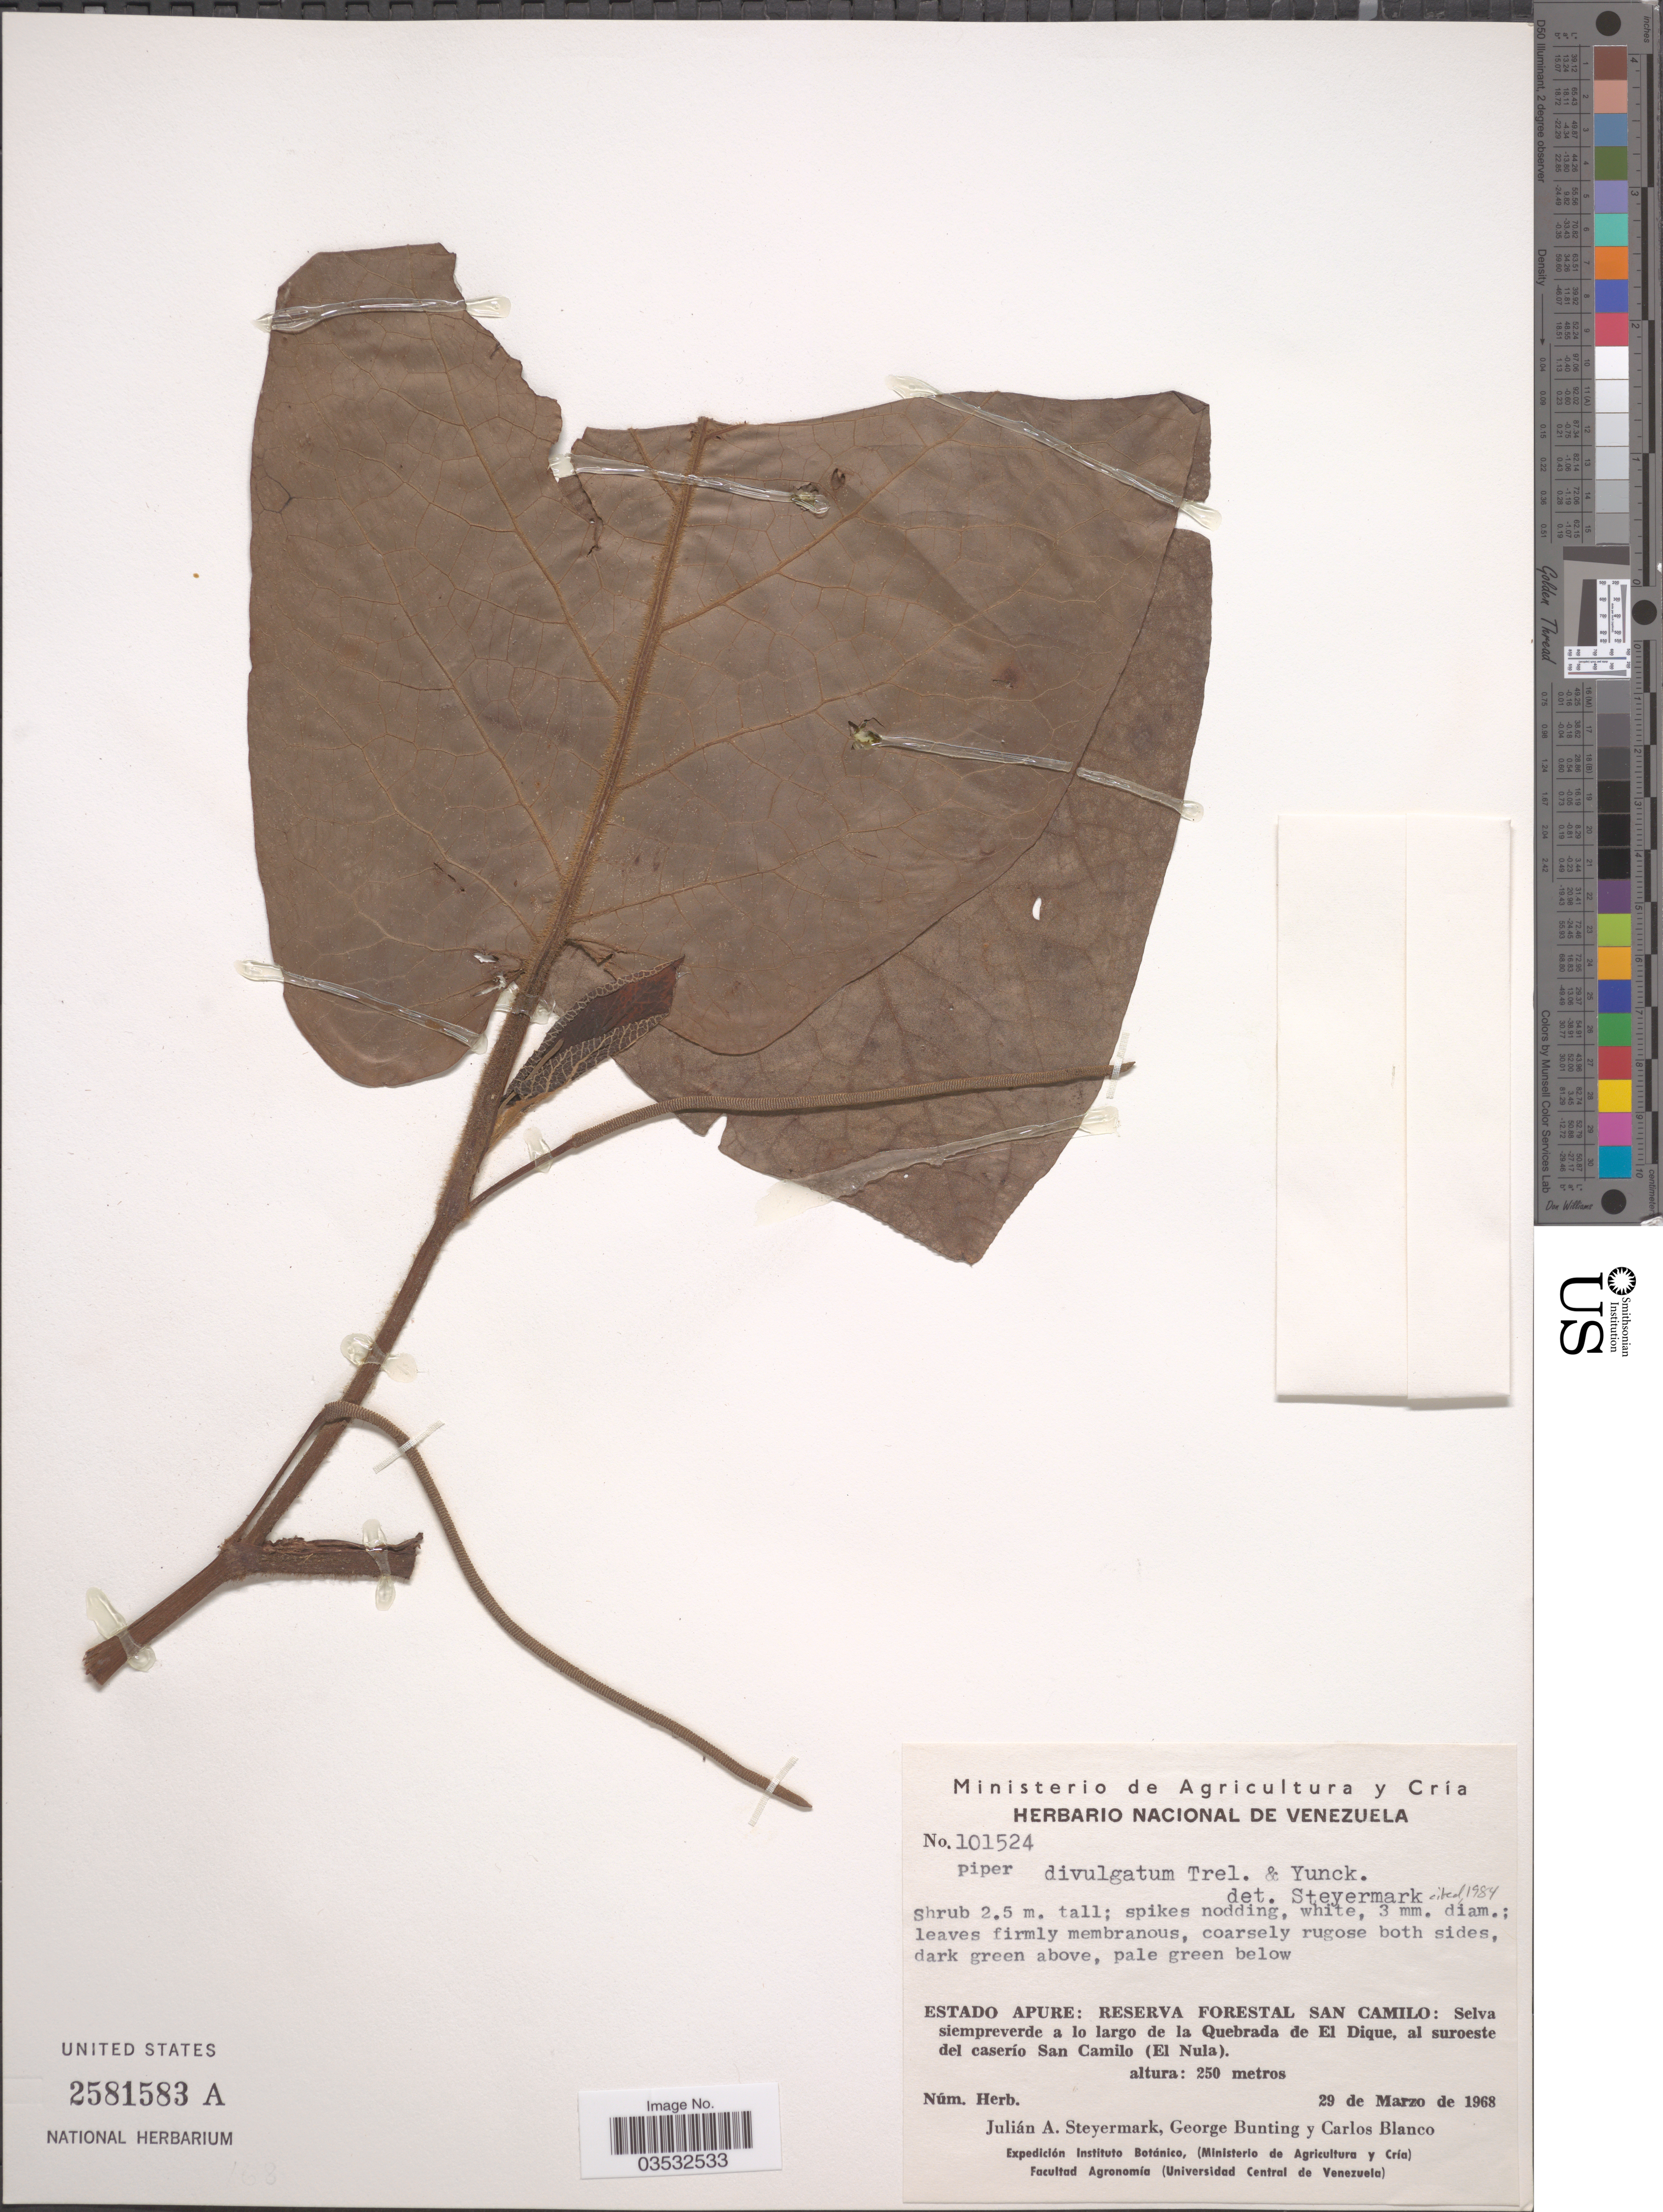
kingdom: Plantae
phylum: Tracheophyta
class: Magnoliopsida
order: Piperales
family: Piperaceae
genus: Piper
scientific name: Piper divulgatum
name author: Trel. & Yunck.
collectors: J. Steyermark, G. S. Bunting & C. Blanco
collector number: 101524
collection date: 1968-03-29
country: Venezuela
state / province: Apure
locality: Reserva Forestal San Camilo: Selva siempreverde a lo largo de la Quebrada de El Dique, al suroeste del caserío San Camilo (El Nula).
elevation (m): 250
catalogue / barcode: US 2581583A